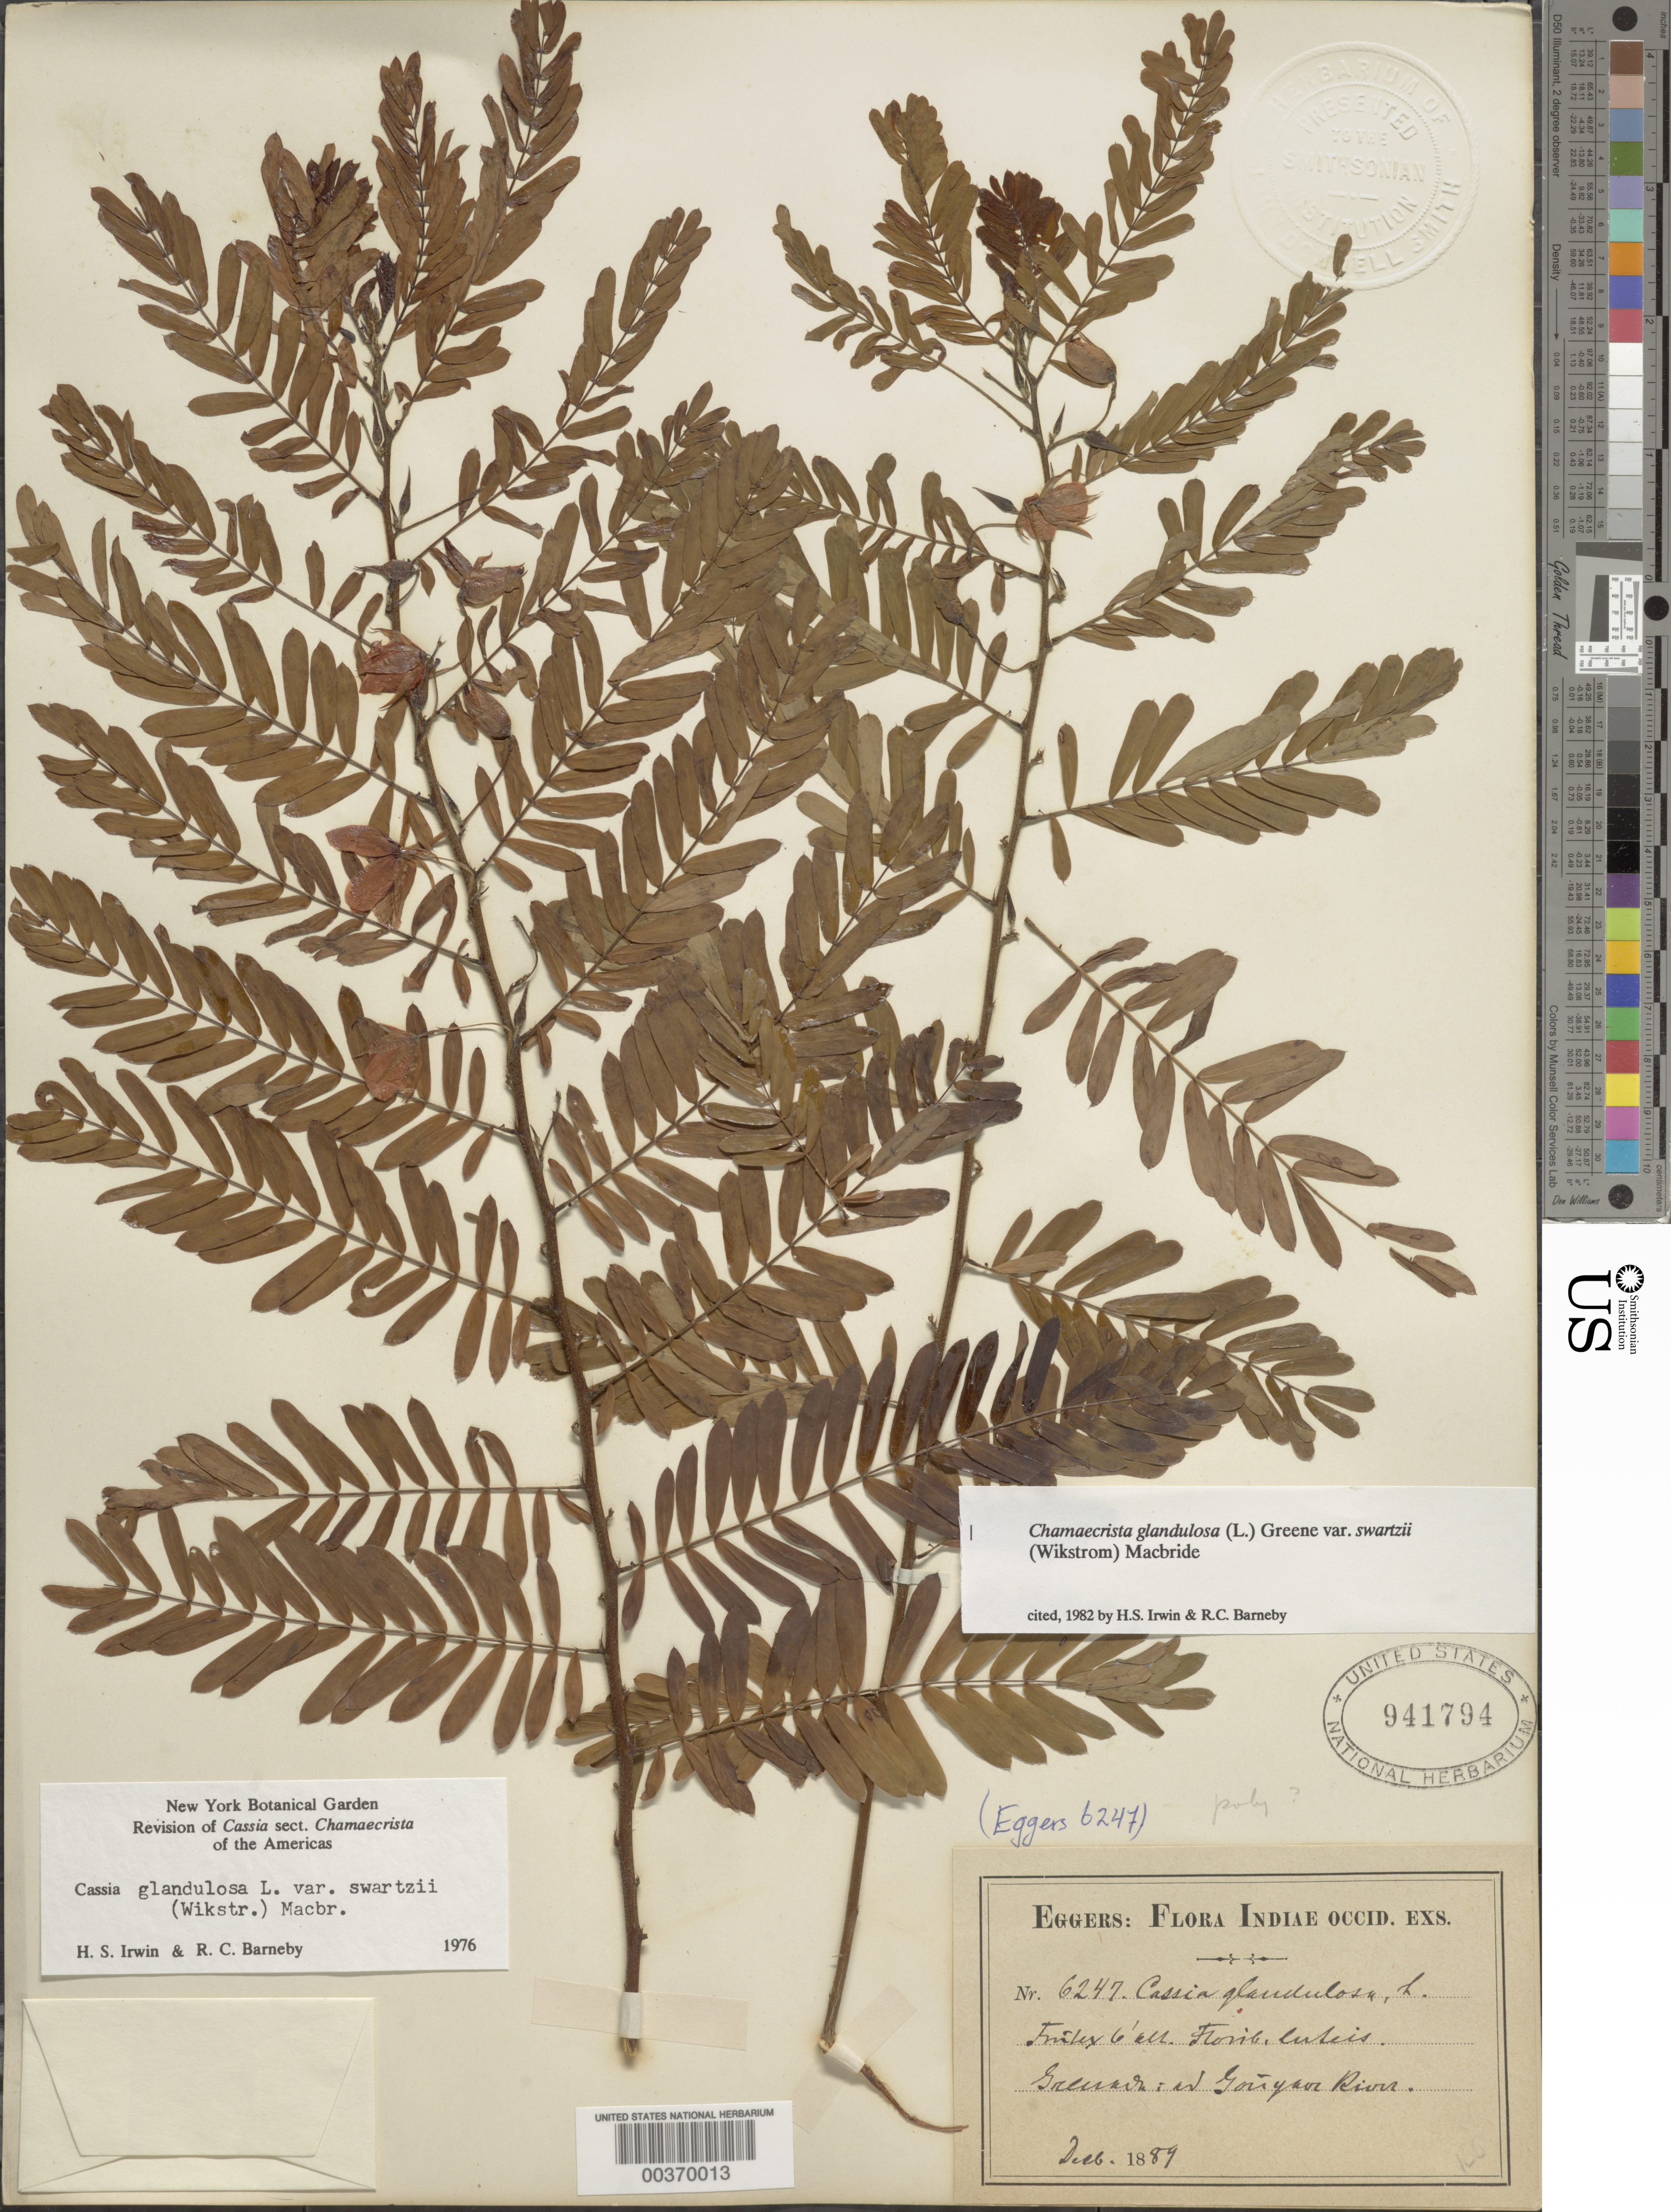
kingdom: Plantae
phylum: Tracheophyta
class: Magnoliopsida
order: Fabales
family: Fabaceae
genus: Chamaecrista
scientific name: Chamaecrista glandulosa var. swartzii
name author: (Wikstr.) H.S. Irwin & Barneby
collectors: H. F. A. von Eggers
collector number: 6247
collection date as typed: Dec 1889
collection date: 1889-12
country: Grenada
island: Windward Is.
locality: Gouyan River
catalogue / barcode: US 941794